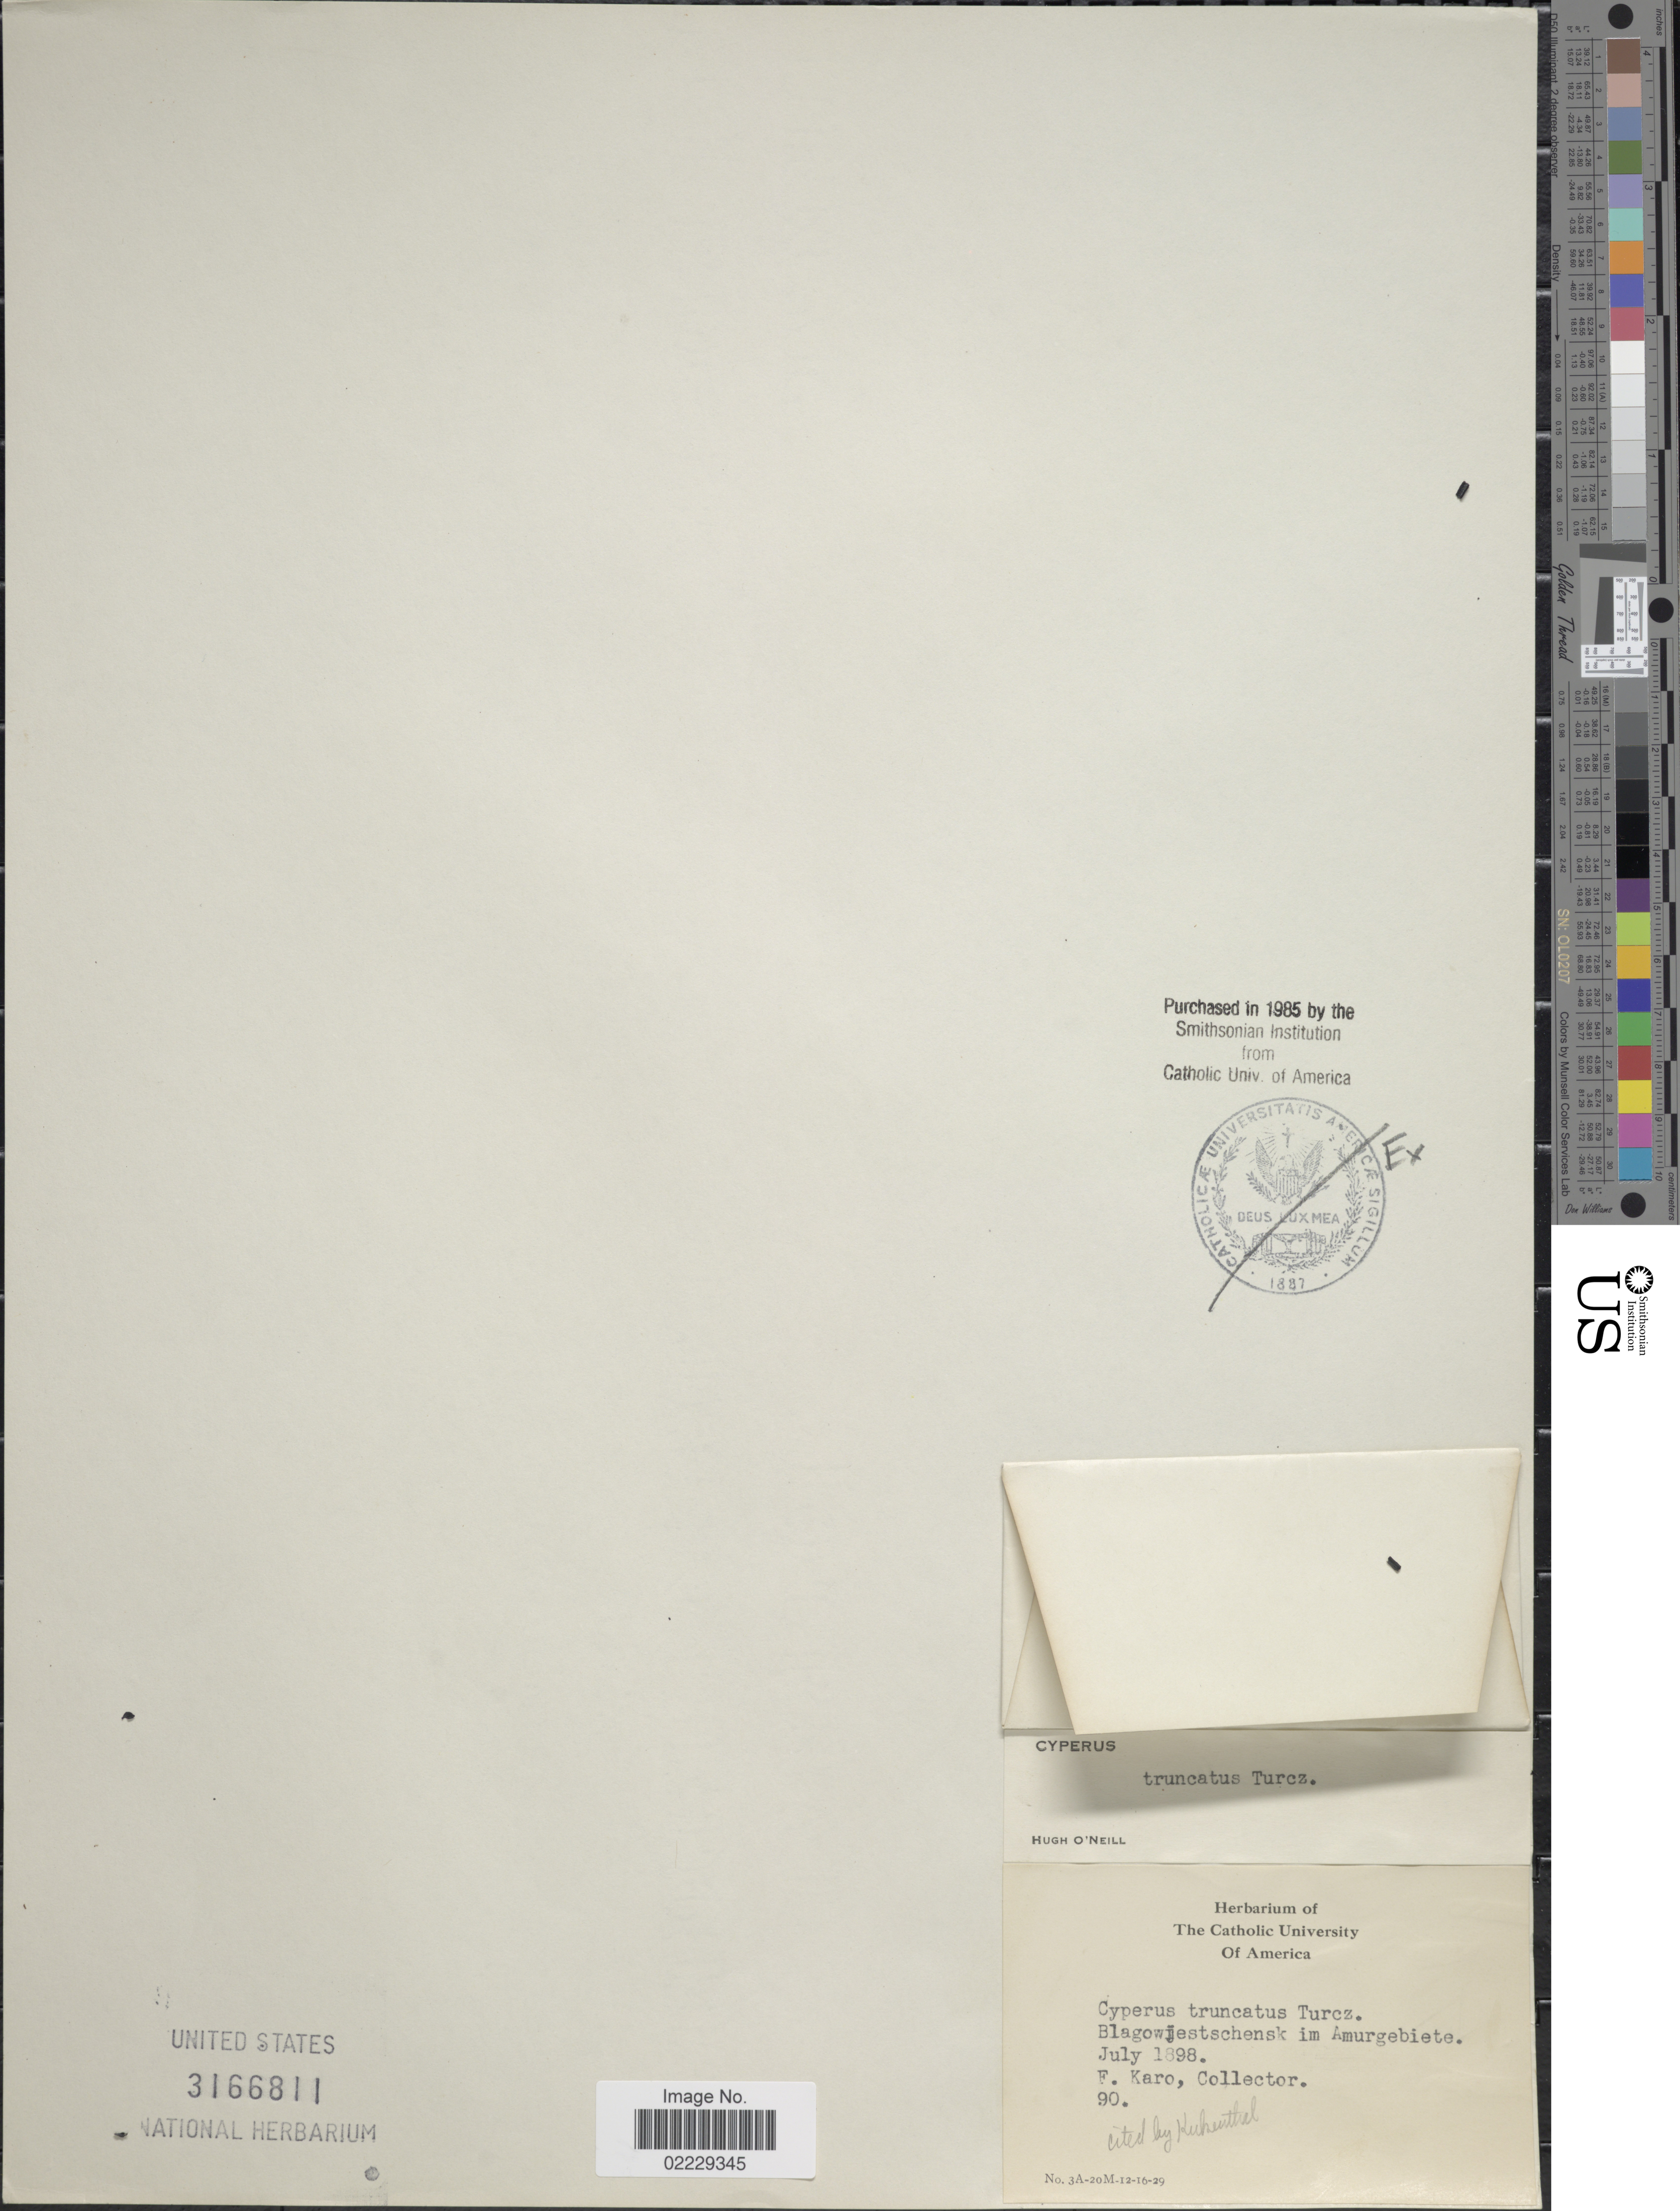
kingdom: Plantae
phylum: Tracheophyta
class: Liliopsida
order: Poales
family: Cyperaceae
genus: Cyperus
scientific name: Cyperus orthostachyus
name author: Franch. & Sav.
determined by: Strong, Mark T., (BOT), Smithsonian Institution - National Museum of Natural History (UNITED STATES)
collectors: F. Karo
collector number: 90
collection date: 1898-07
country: Russian Federation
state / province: Amur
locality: Blagowjestschensk im Amurgebiete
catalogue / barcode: US 3166811